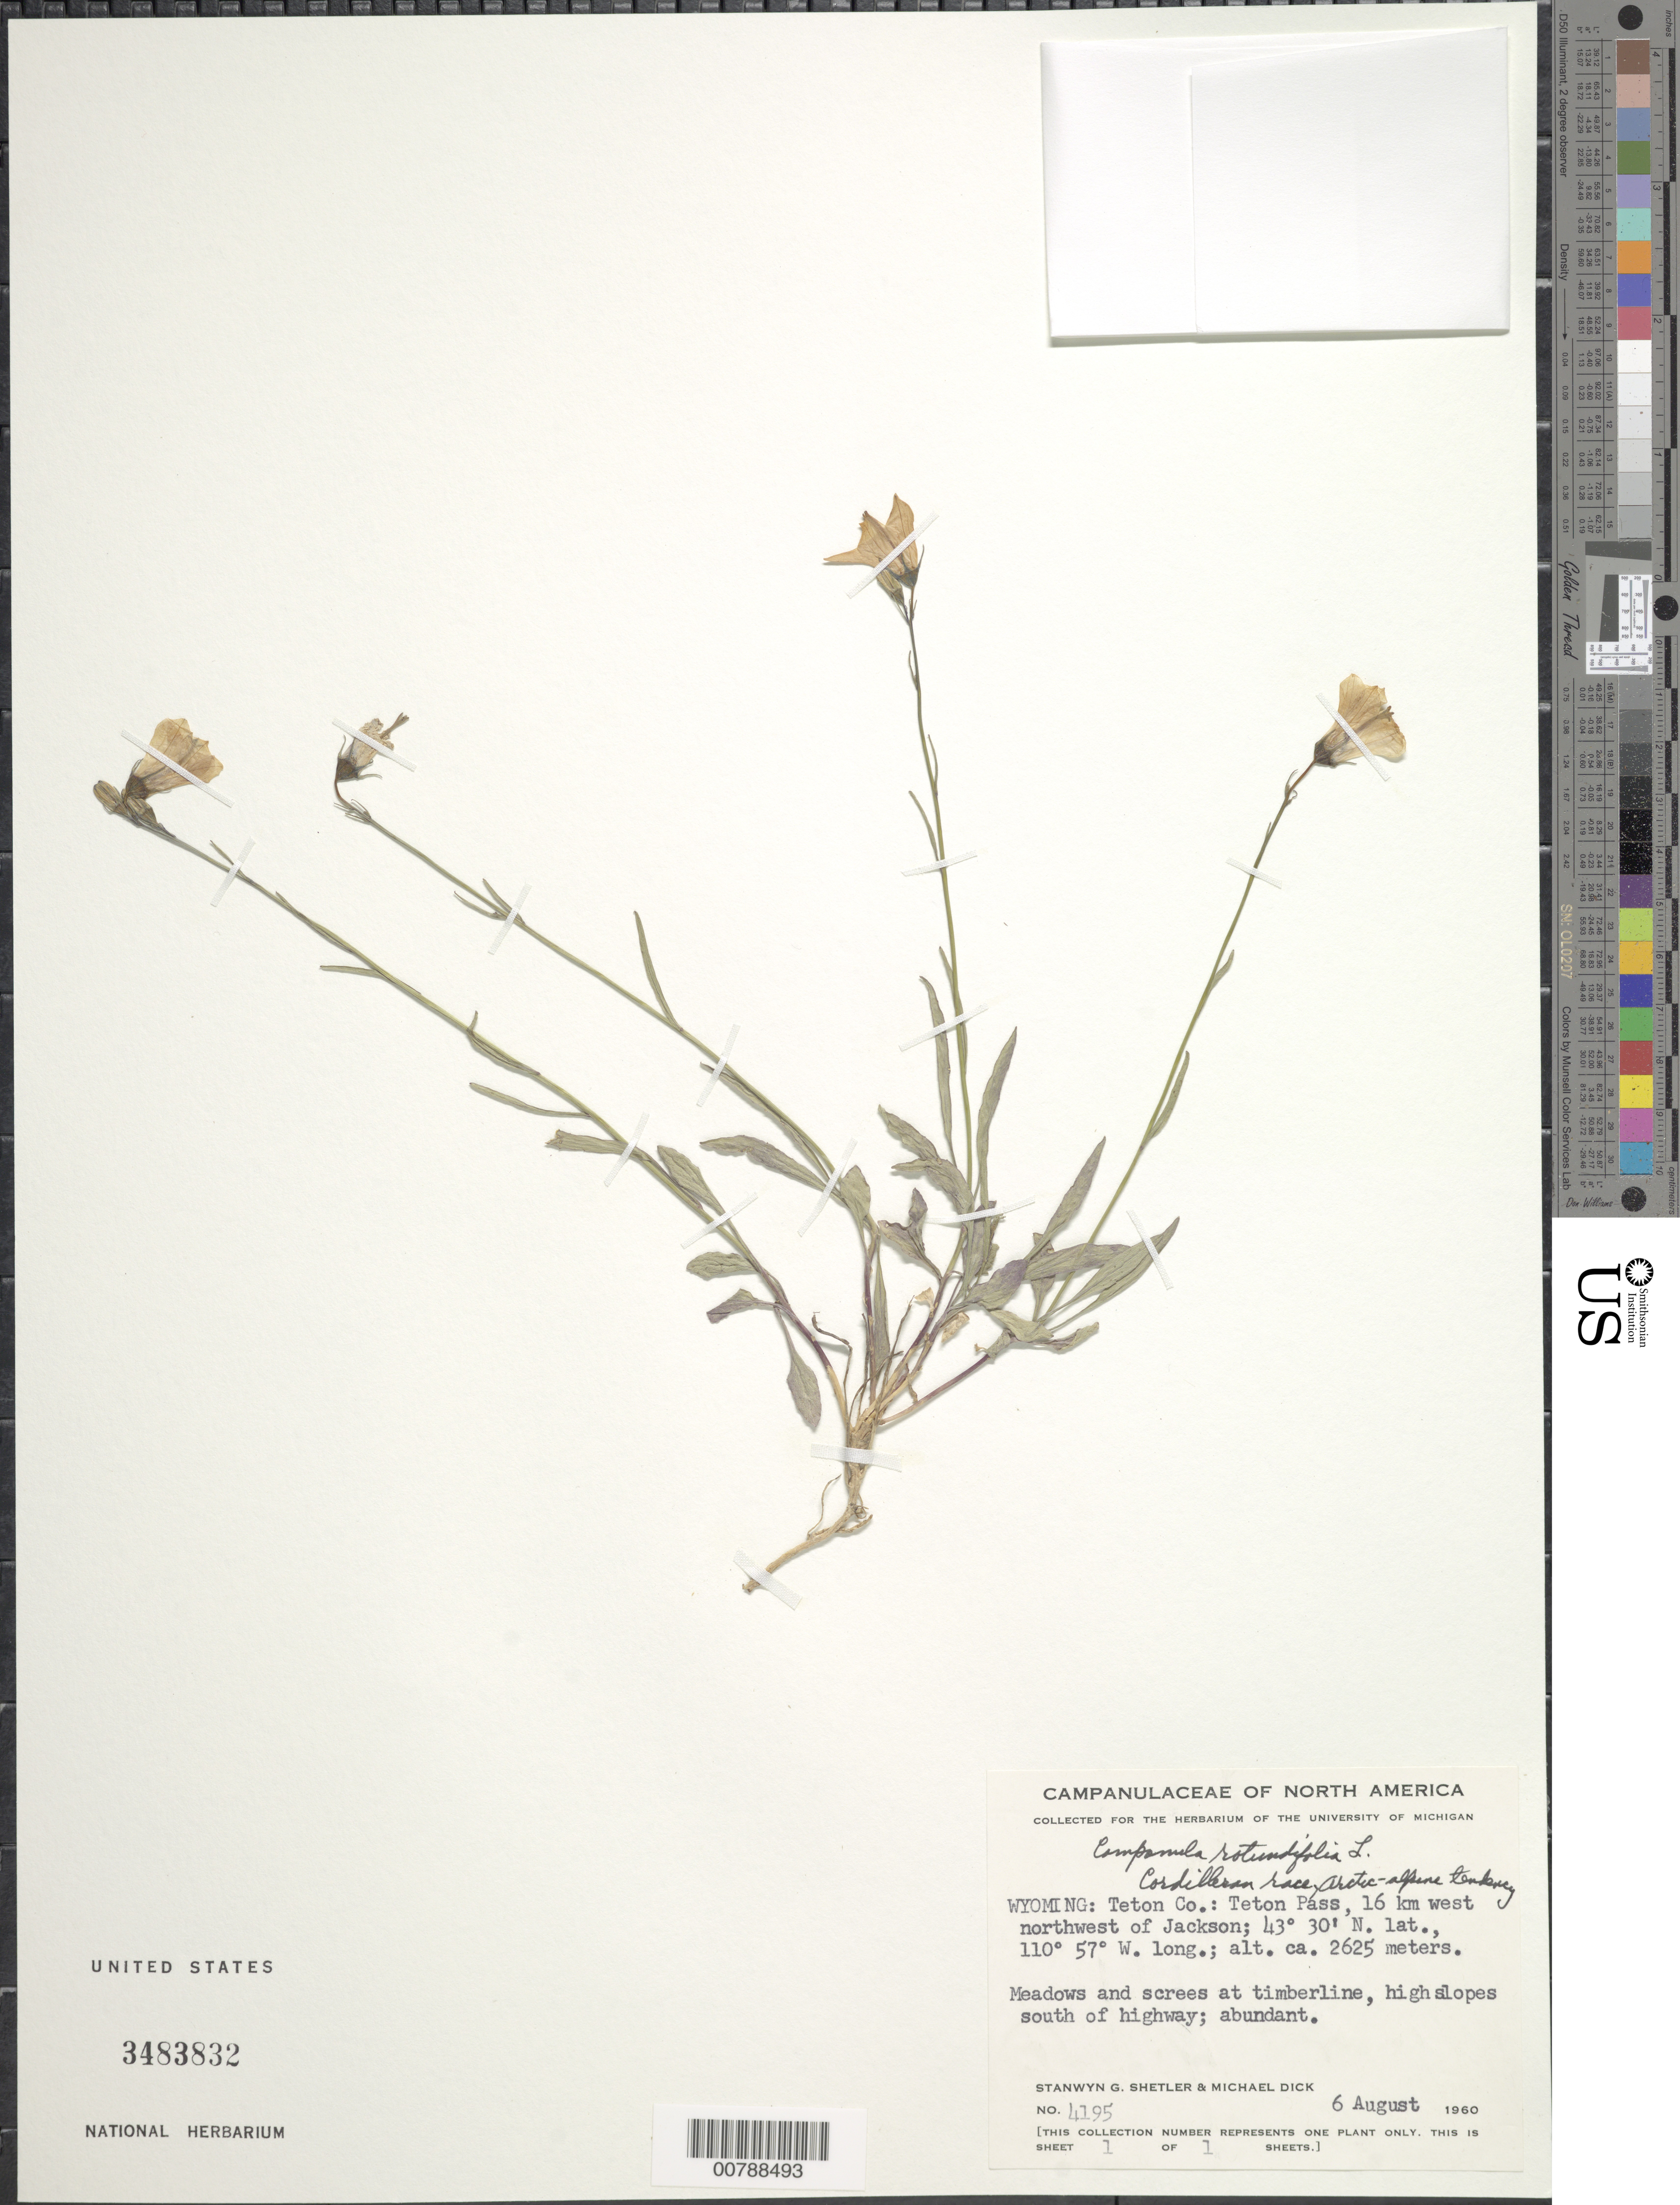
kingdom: Plantae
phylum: Tracheophyta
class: Magnoliopsida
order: Asterales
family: Campanulaceae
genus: Campanula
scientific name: Campanula rotundifolia L. Cordilleran race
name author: L.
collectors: S. Shetler & M. Dick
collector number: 4195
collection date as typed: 6 August 1960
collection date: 1960-08-06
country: United States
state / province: Wyoming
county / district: Teton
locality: Teton Pass, 16 km west northwest of Jackson.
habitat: Meadows and screes at timberline, high slopes south of highway.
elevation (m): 2625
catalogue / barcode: US 3483832